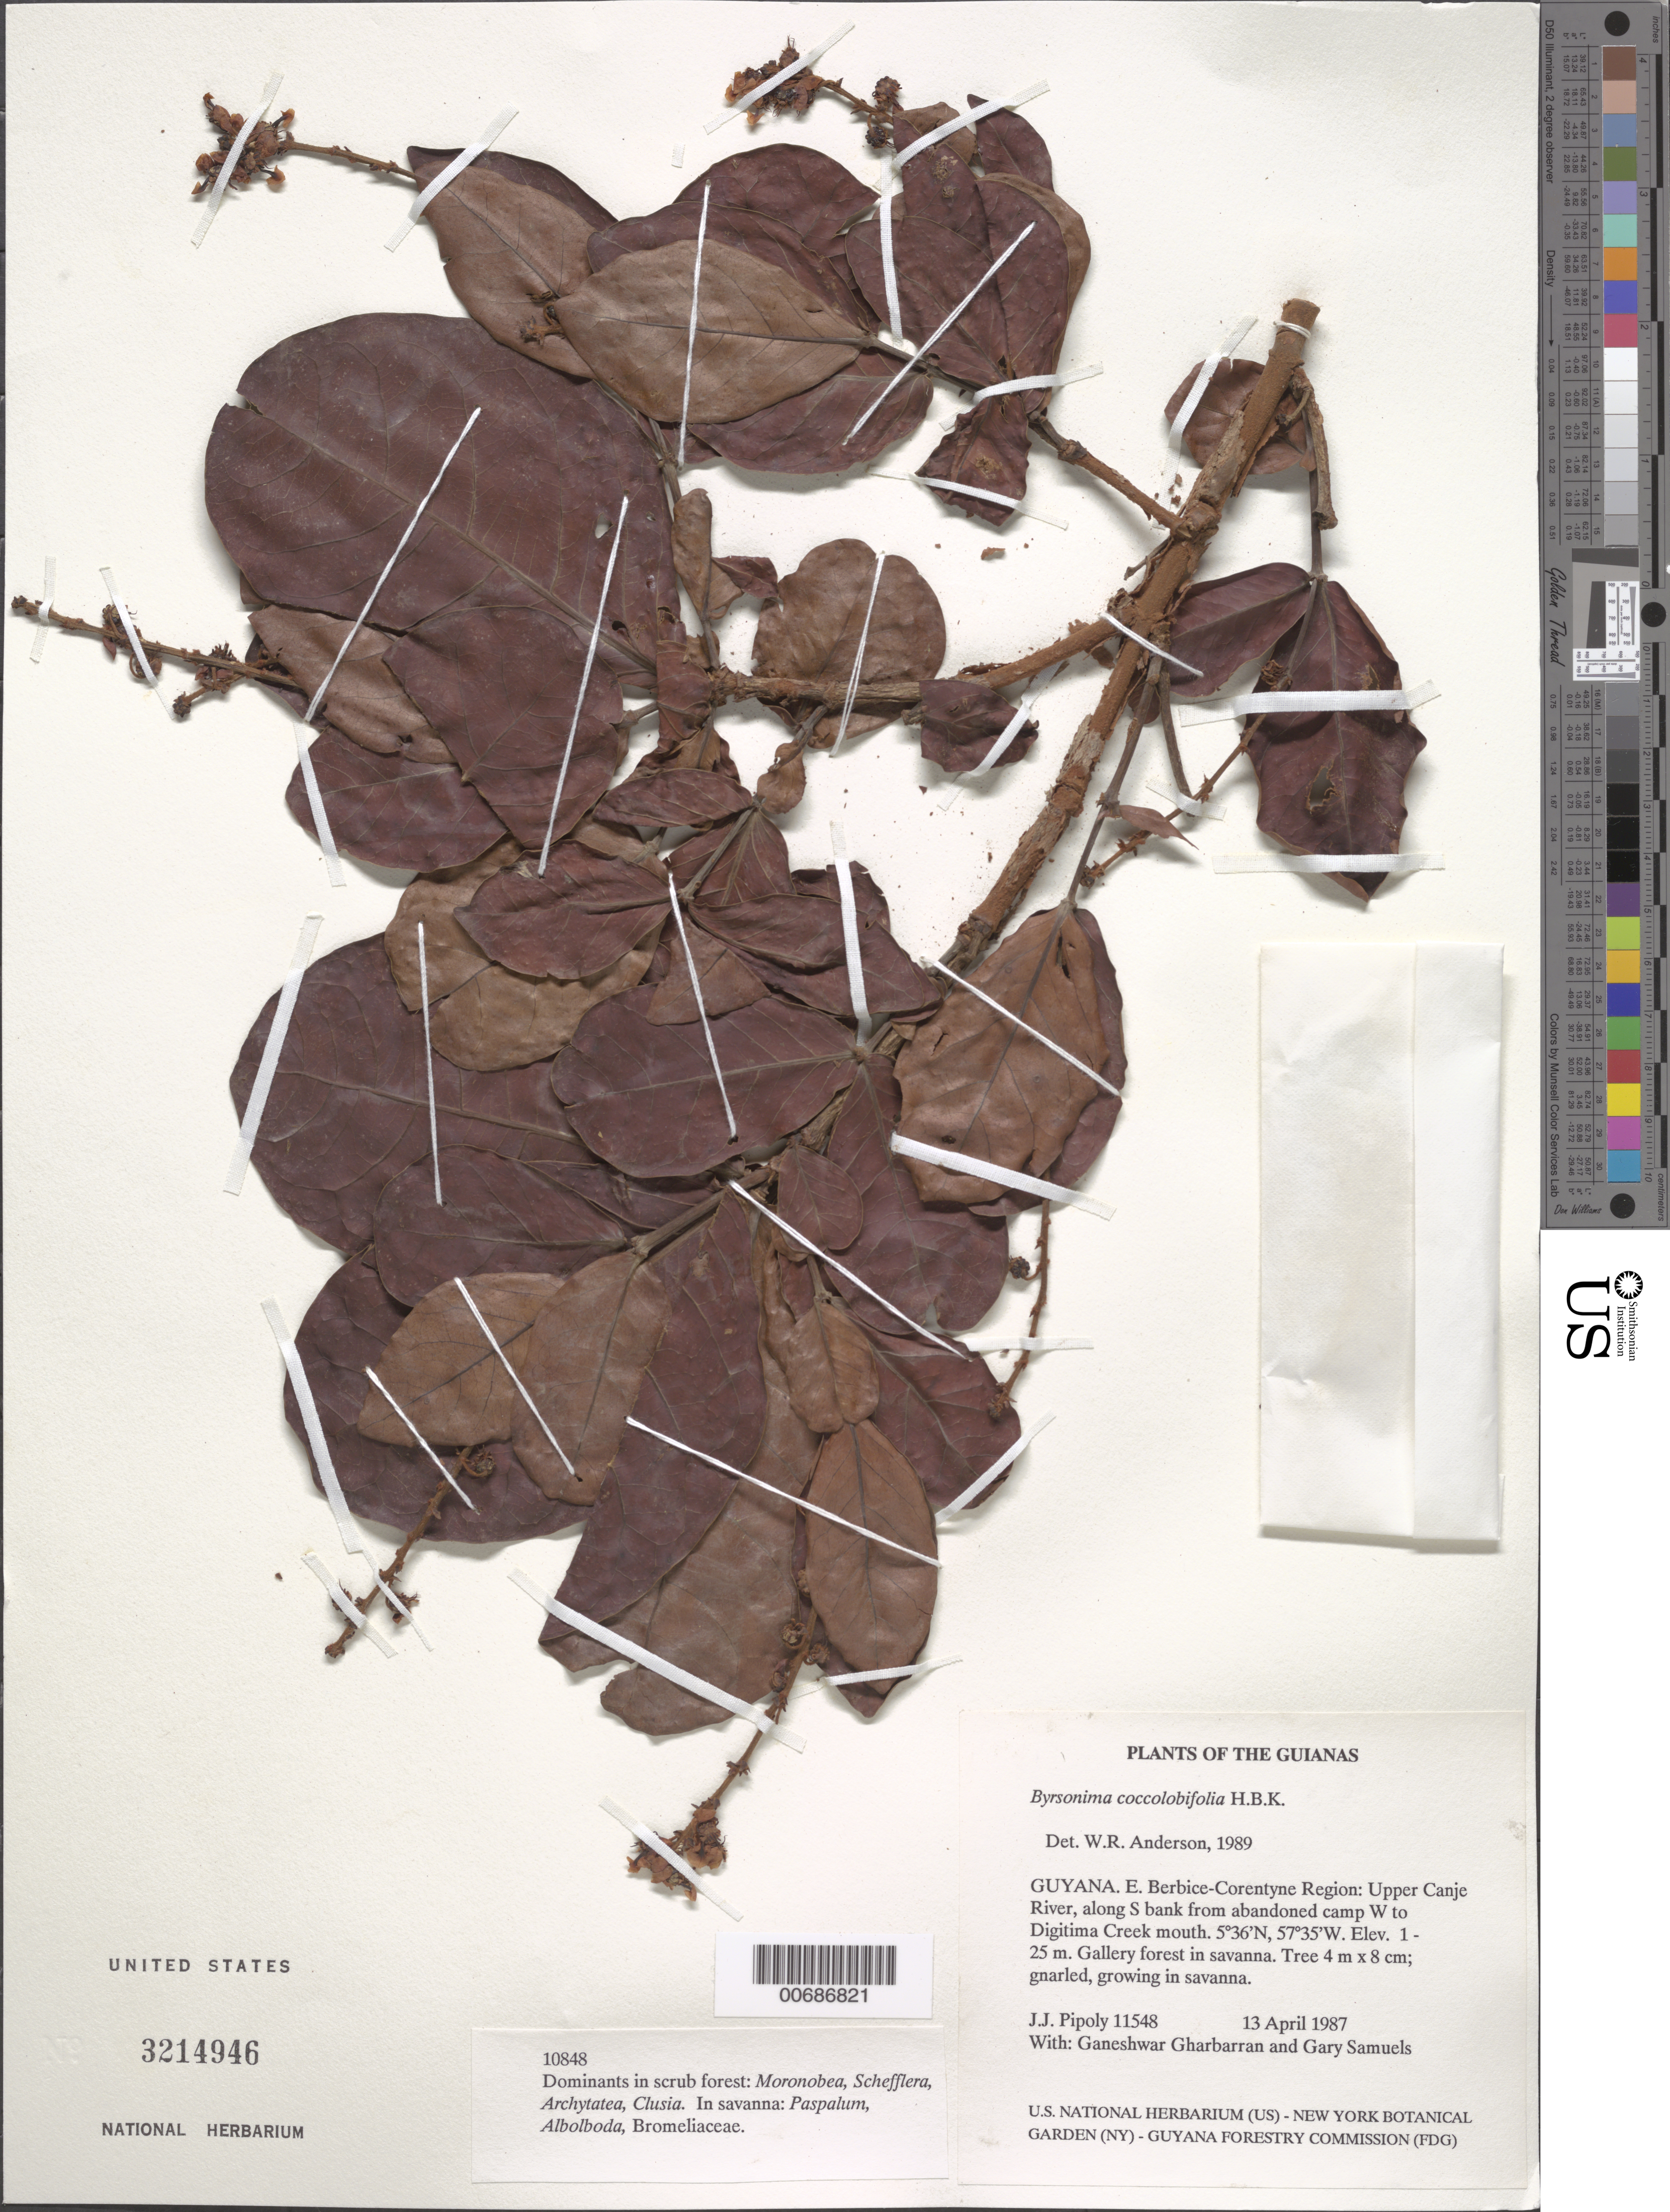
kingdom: Plantae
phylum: Tracheophyta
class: Magnoliopsida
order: Malpighiales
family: Malpighiaceae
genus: Byrsonima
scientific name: Byrsonima coccolobifolia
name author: Kunth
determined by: Anderson, W. R., (MICH), University of Michigan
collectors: J. J. Pipoly, G. Gharbarran & G. Samuels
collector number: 11548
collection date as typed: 13 April 1987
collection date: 1987-04-13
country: Guyana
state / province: E. Berbice-Corentyne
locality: Upper Canje River, S bank from abandoned Amerindian logging camp W to Digitima Cr. mouth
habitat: Gallery forest in savanna; Eperua and Parinari dominants, most plants covered with small, black, stinging ants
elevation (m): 1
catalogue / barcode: US 3214946